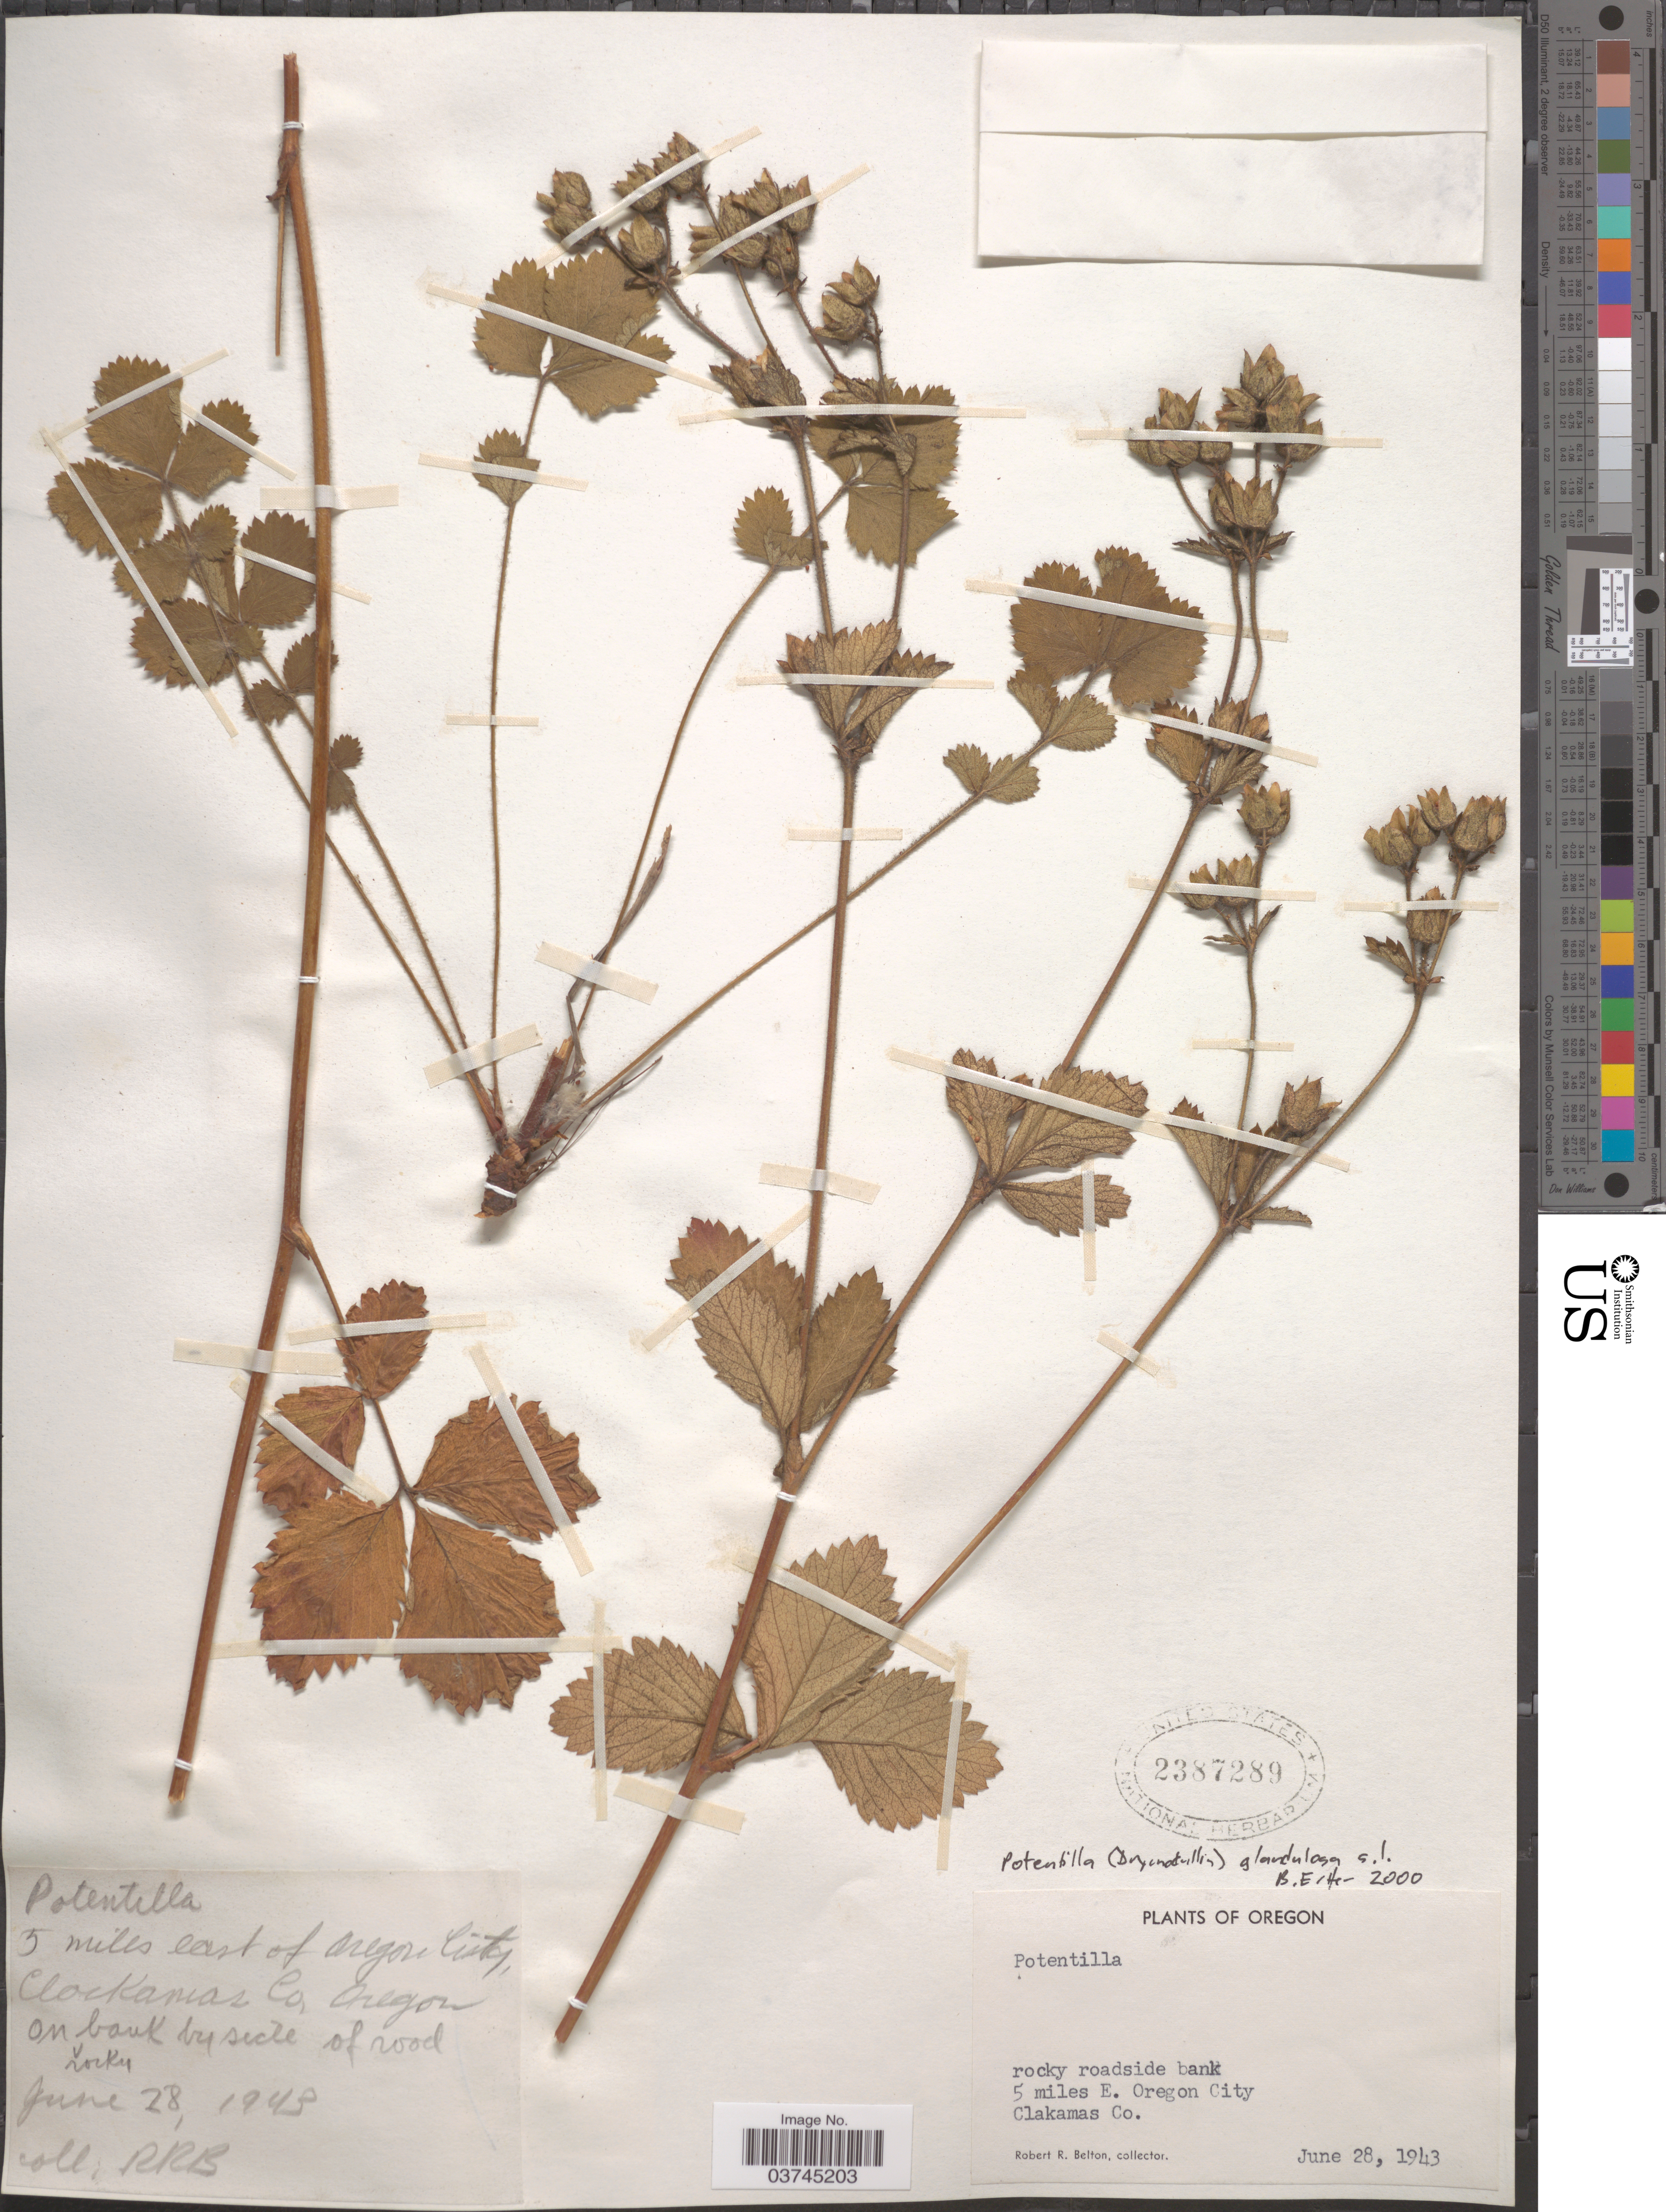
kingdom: Plantae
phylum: Tracheophyta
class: Magnoliopsida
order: Rosales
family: Rosaceae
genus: Drymocallis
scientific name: Drymocallis glandulosa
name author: (Lindl.) Rydb.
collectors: R. Belton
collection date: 1943-06-28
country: United States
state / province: Oregon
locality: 5 miles east of Oregon City. Clakamas Co.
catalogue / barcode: US 2387289